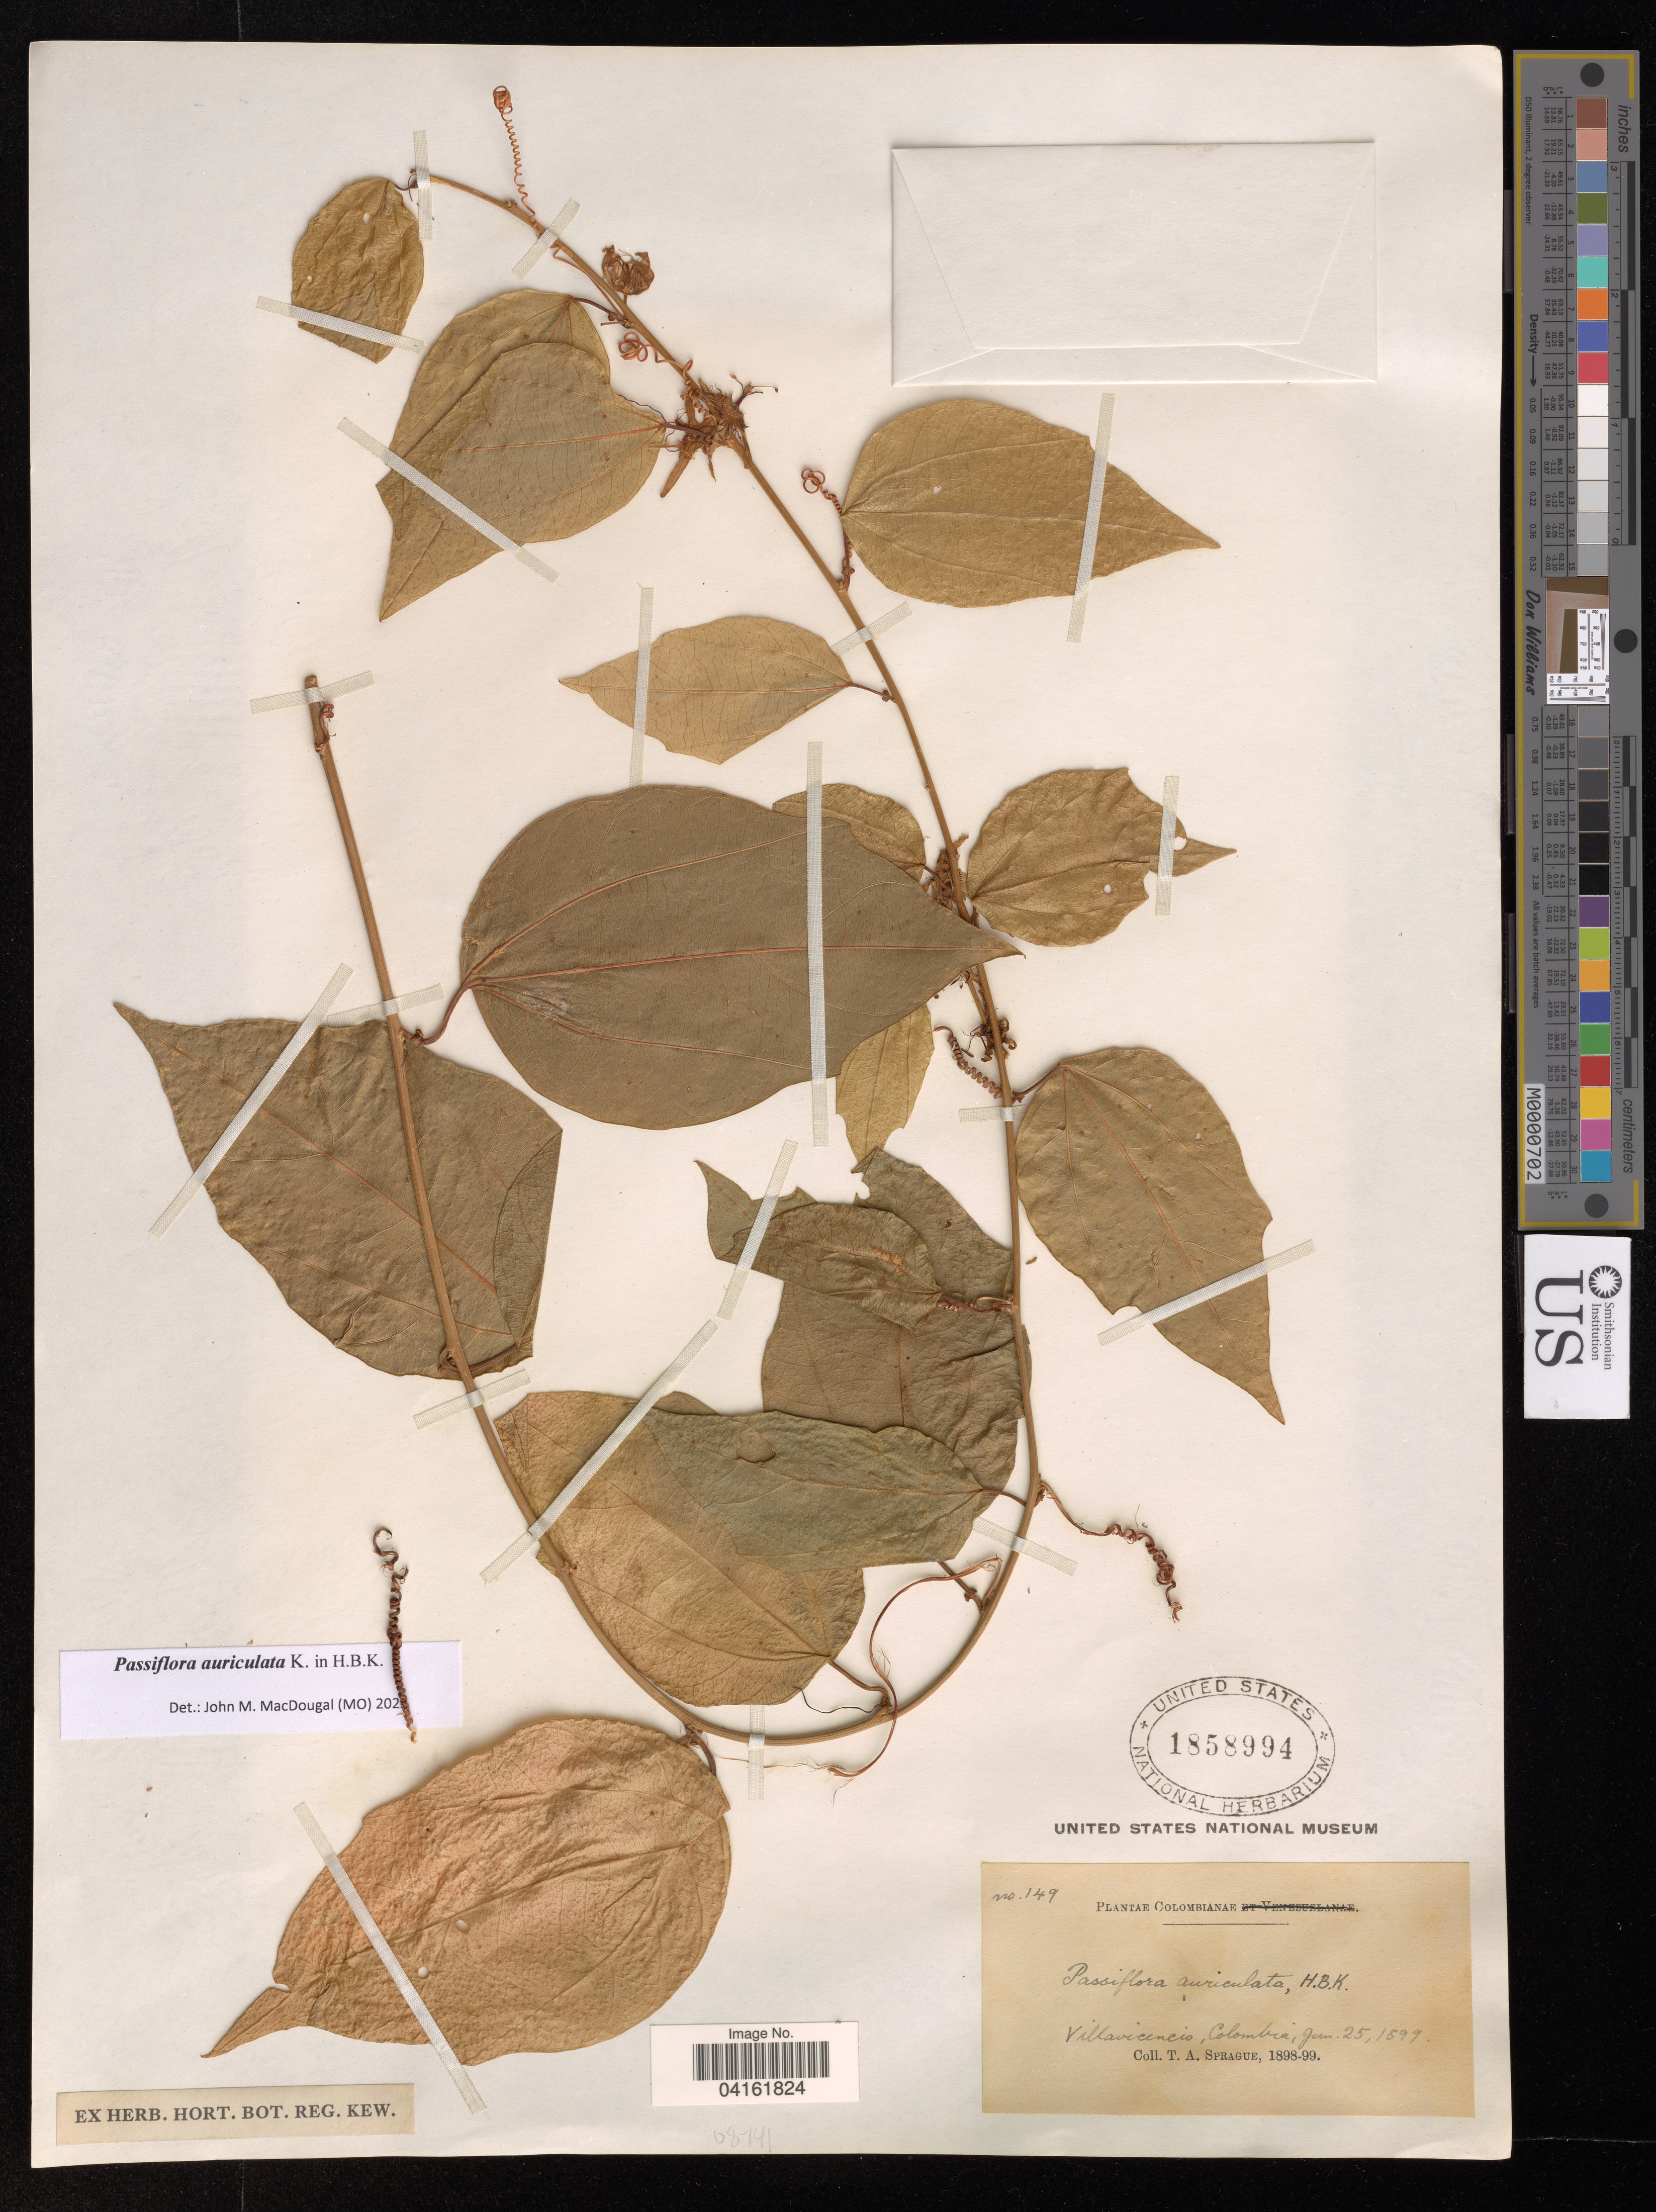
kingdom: Plantae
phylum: Tracheophyta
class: Magnoliopsida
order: Malpighiales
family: Passifloraceae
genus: Passiflora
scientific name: Passiflora auriculata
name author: Kunth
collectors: T. A. Sprague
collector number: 149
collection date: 1899-01-25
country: Colombia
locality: Villavicencio.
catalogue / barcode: US 1858994